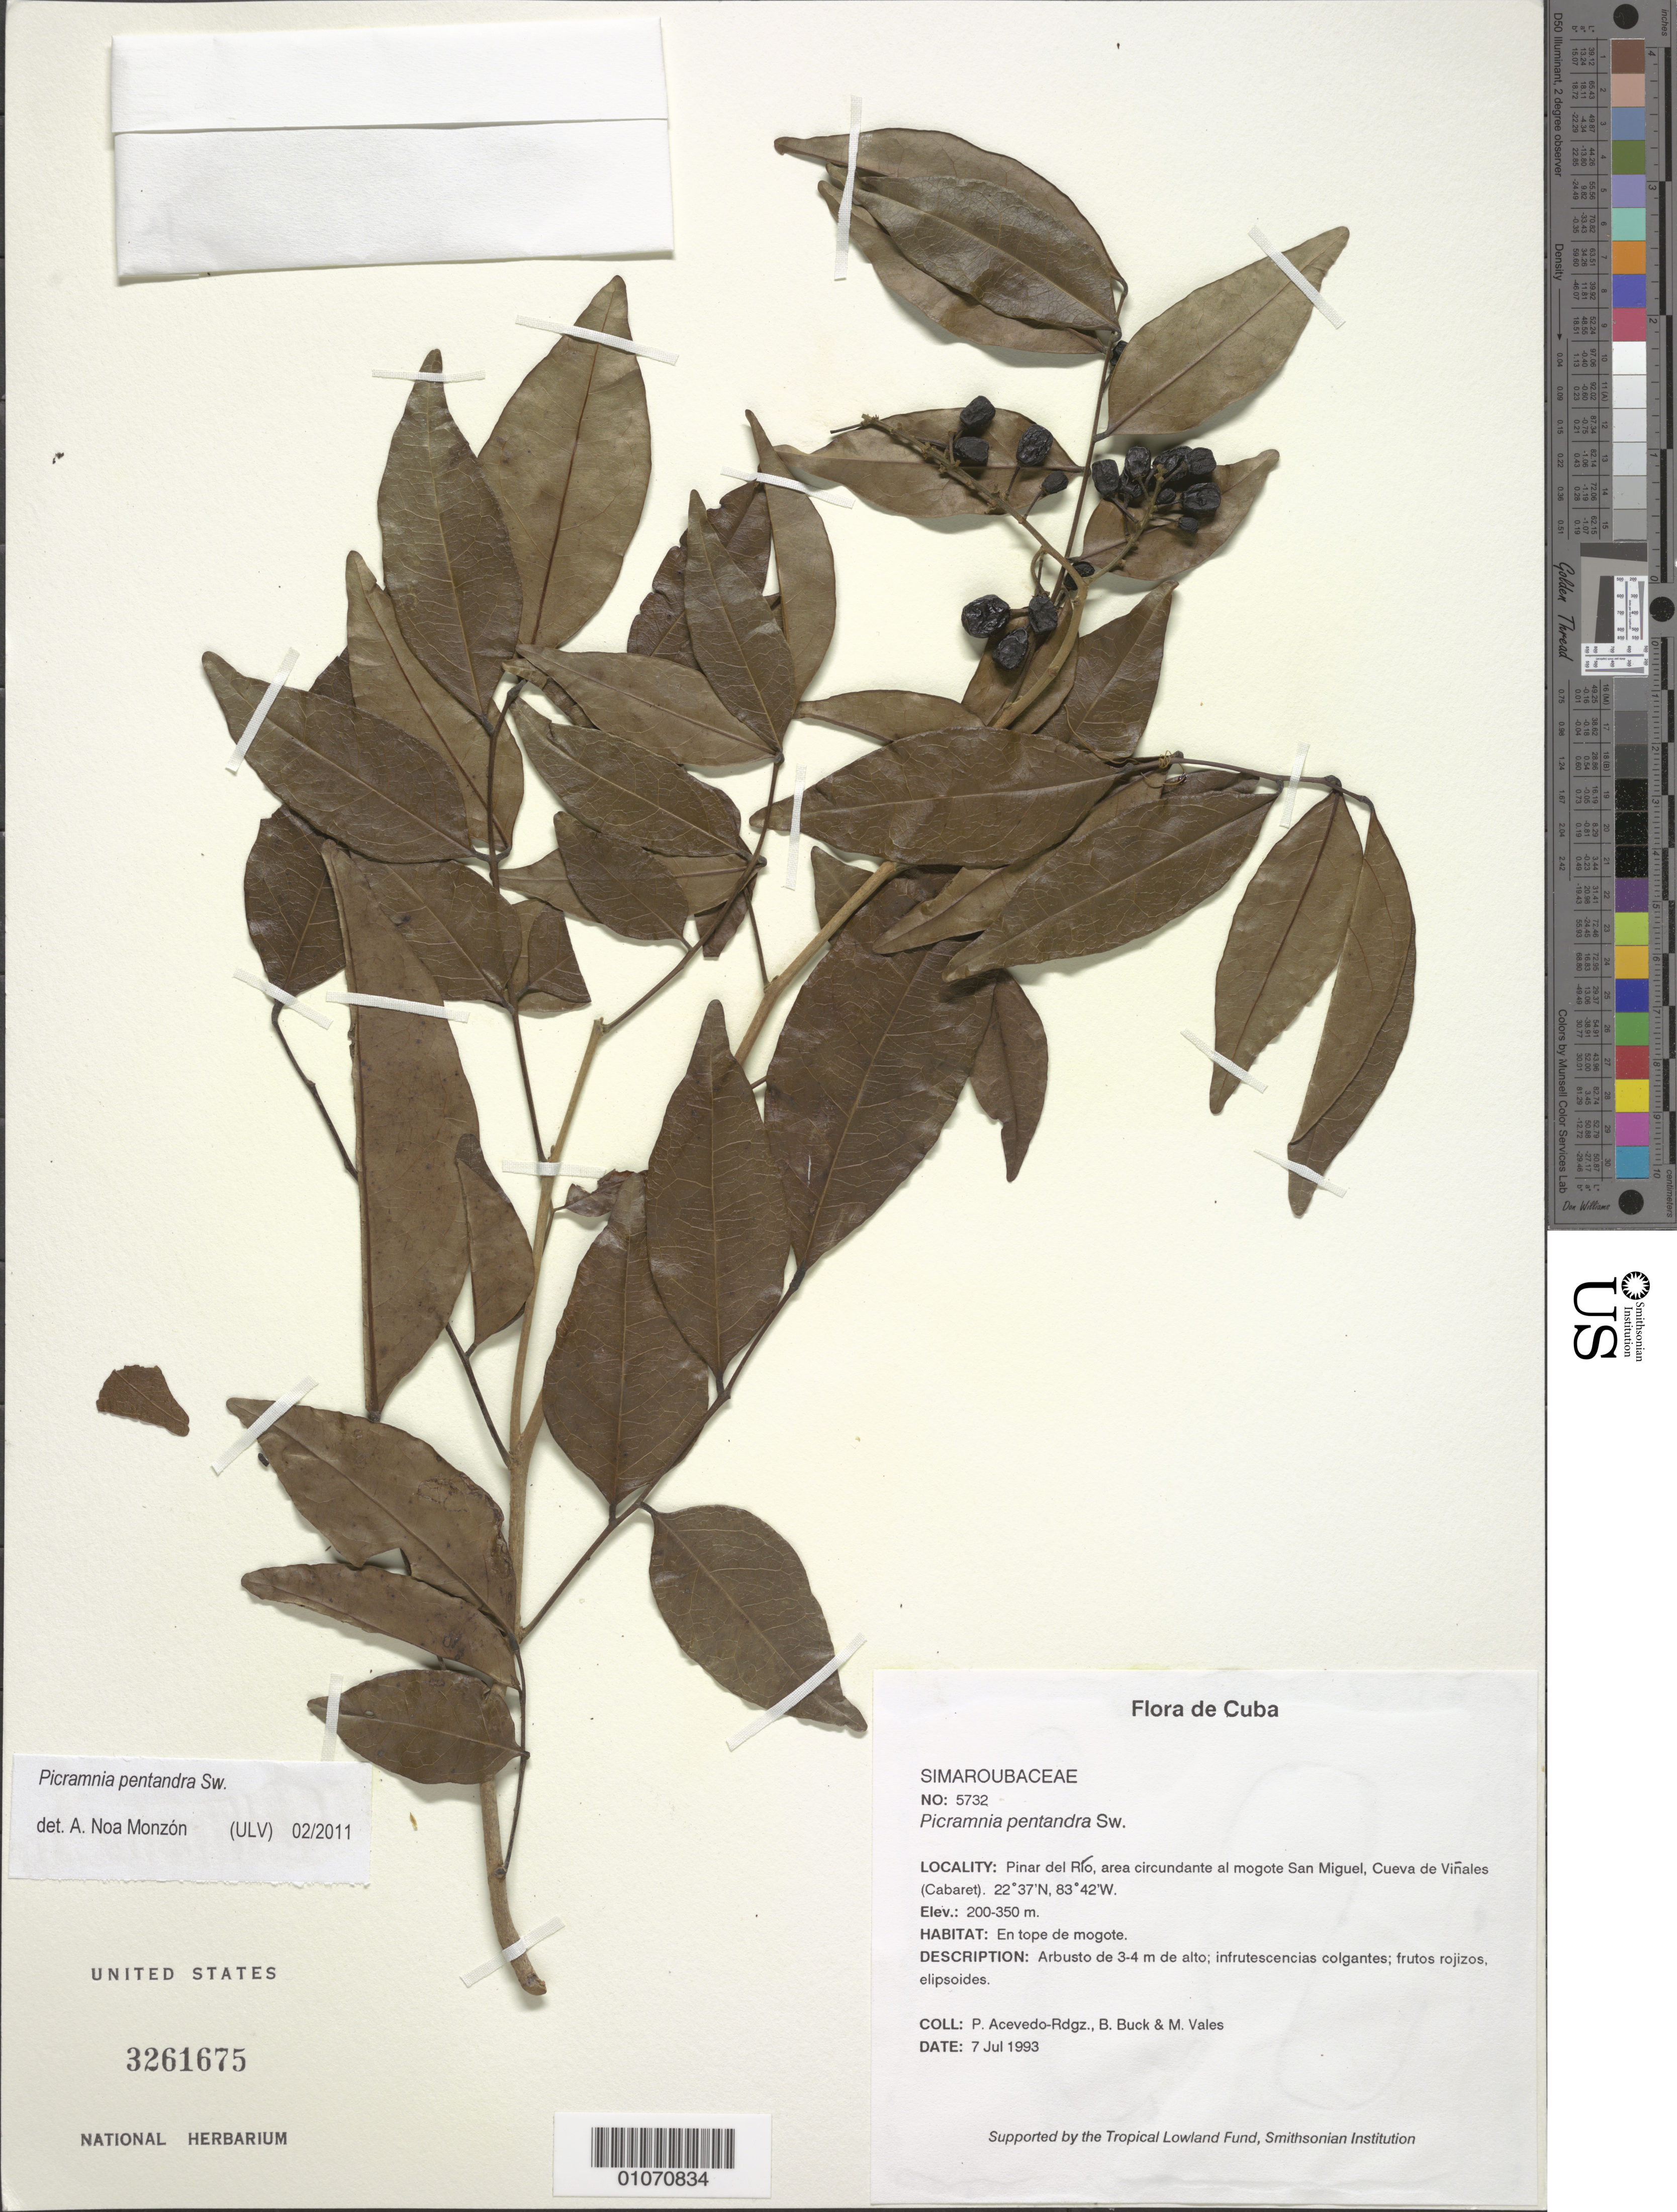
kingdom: Plantae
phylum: Tracheophyta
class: Magnoliopsida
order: Picramniales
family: Picramniaceae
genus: Picramnia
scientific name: Picramnia pentandra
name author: Sw.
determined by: Noa Monzón, A.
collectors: P. Acevedo-Rodr., B. Buck & M. Vales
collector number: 5732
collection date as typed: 07 Jul 1993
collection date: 1993-07-07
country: Cuba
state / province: Pinar del Rio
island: Cuba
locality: Pinar del Río, area circundante al mogote San Miguel, Cueva de Viñales (Cabaret)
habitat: En tope de mogote.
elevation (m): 200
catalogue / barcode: US 3261675